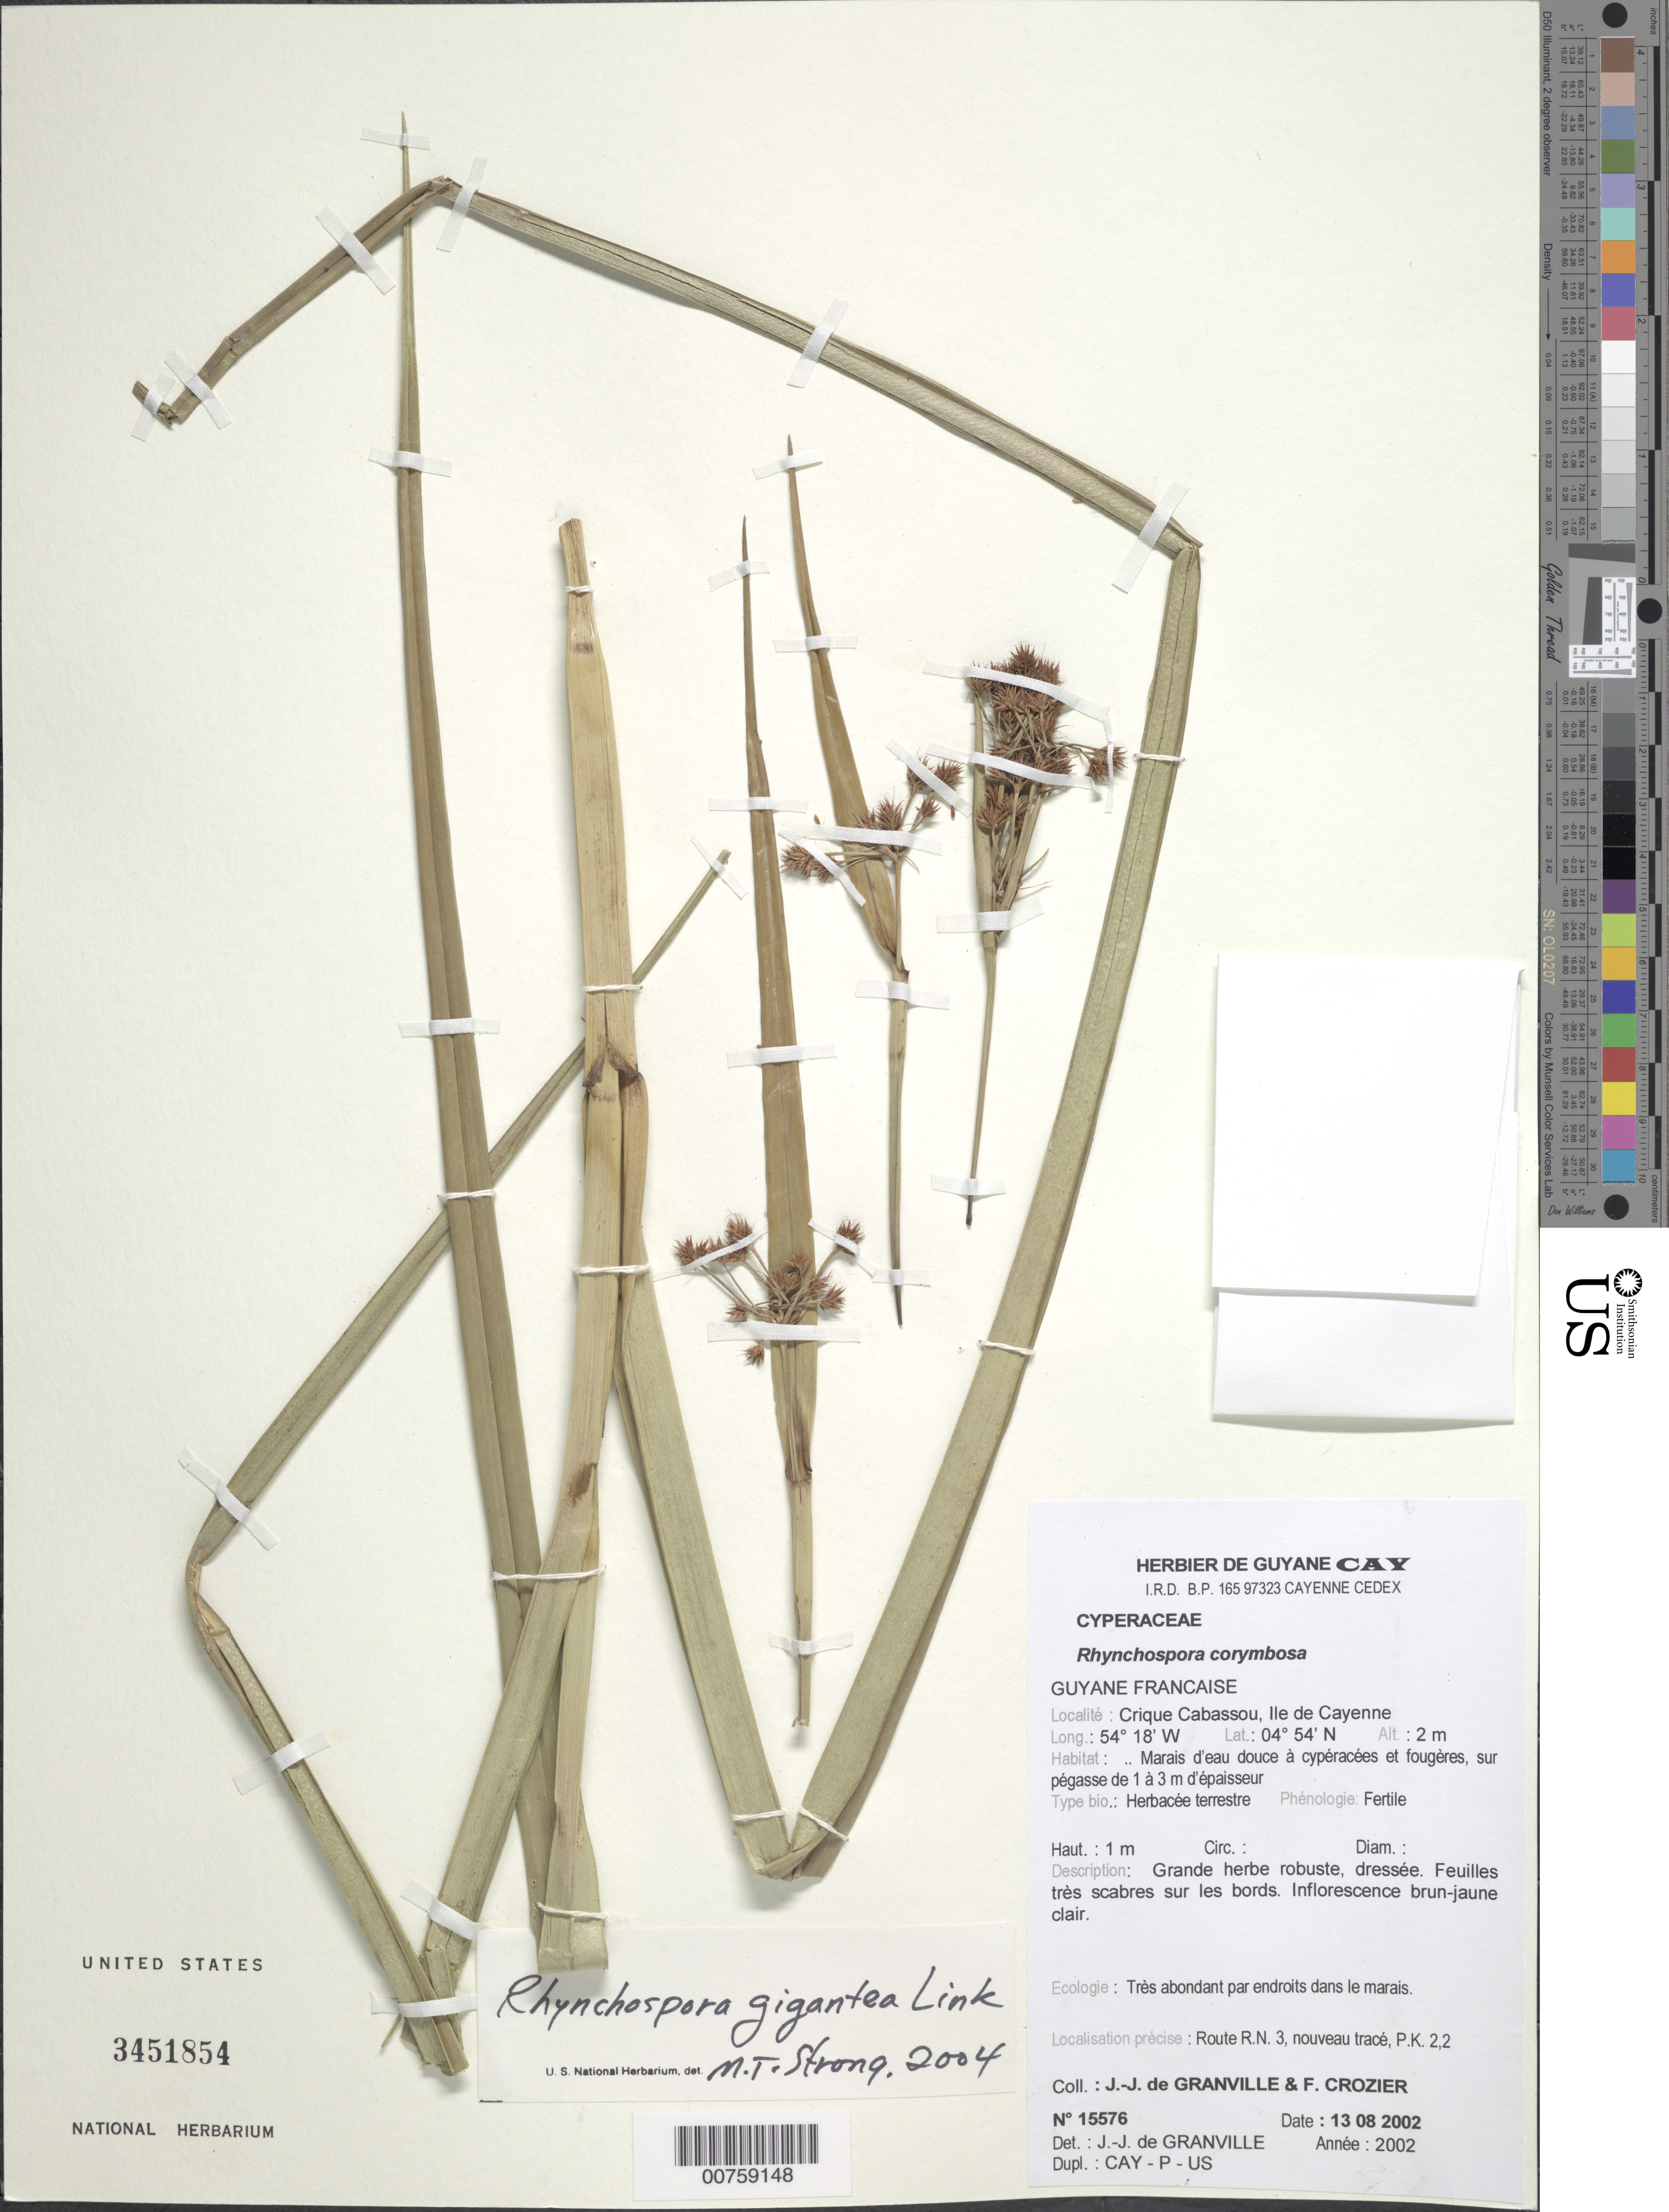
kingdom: Plantae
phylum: Tracheophyta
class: Liliopsida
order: Poales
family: Cyperaceae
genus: Rhynchospora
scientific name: Rhynchospora gigantea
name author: Link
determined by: Strong, M. T., (US), Smithsonian Institution - National Museum of Natural History (UNITED STATES)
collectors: J.-J. de Granville & F. Crozier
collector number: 15576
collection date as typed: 13-Aug-02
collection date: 2002-08-13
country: French Guiana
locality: Crique Cabassou, Ile de Cayenne, Route R.N. 3, nouveau trace, PK 2.2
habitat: Marais d'eau douce a cyperacees et fougeres, sur pegasse de 1-3 m d'epaisseur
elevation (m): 2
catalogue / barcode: US 3451854